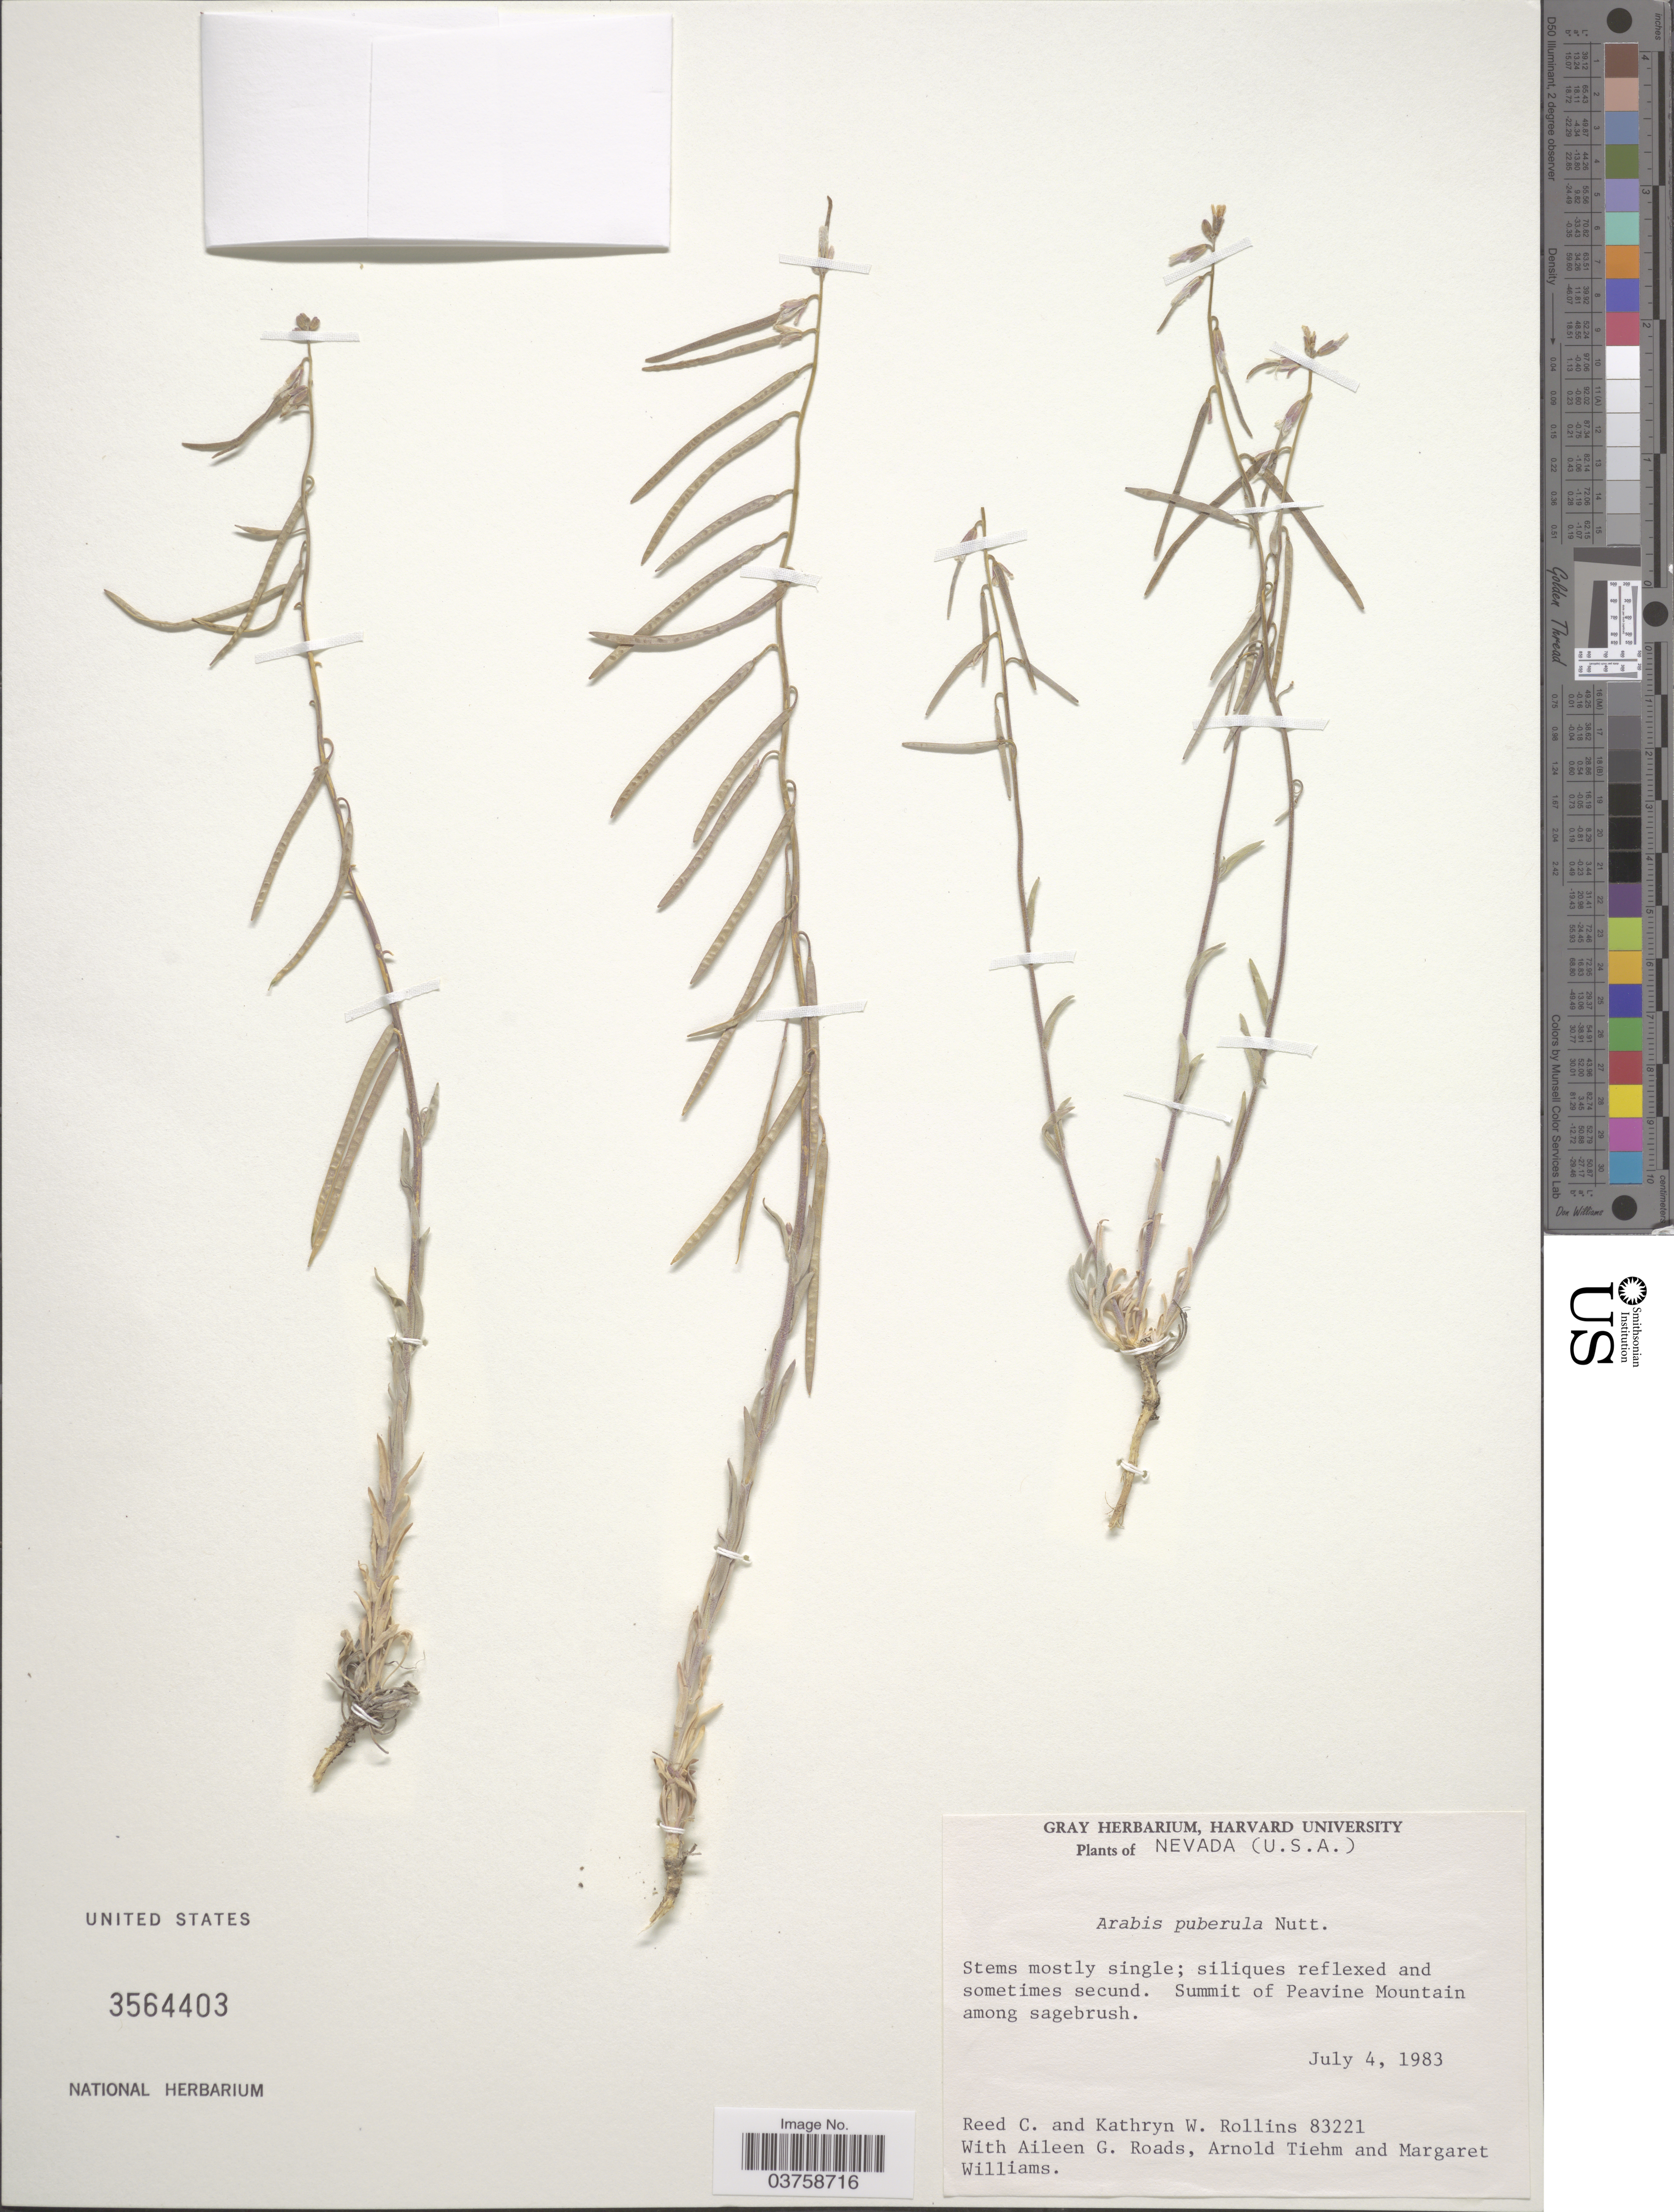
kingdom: Plantae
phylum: Tracheophyta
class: Magnoliopsida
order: Brassicales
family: Brassicaceae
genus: Arabis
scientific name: Arabis puberula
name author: Nutt.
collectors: R. C. Rollins, K. W. Rollins, A. Roads, A. Tiehm & M. J. Williams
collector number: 83221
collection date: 1983-07-04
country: United States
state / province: Nevada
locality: Summit of Peavine Mountain among sagebrush.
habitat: among sagebrush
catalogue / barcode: US 3564403